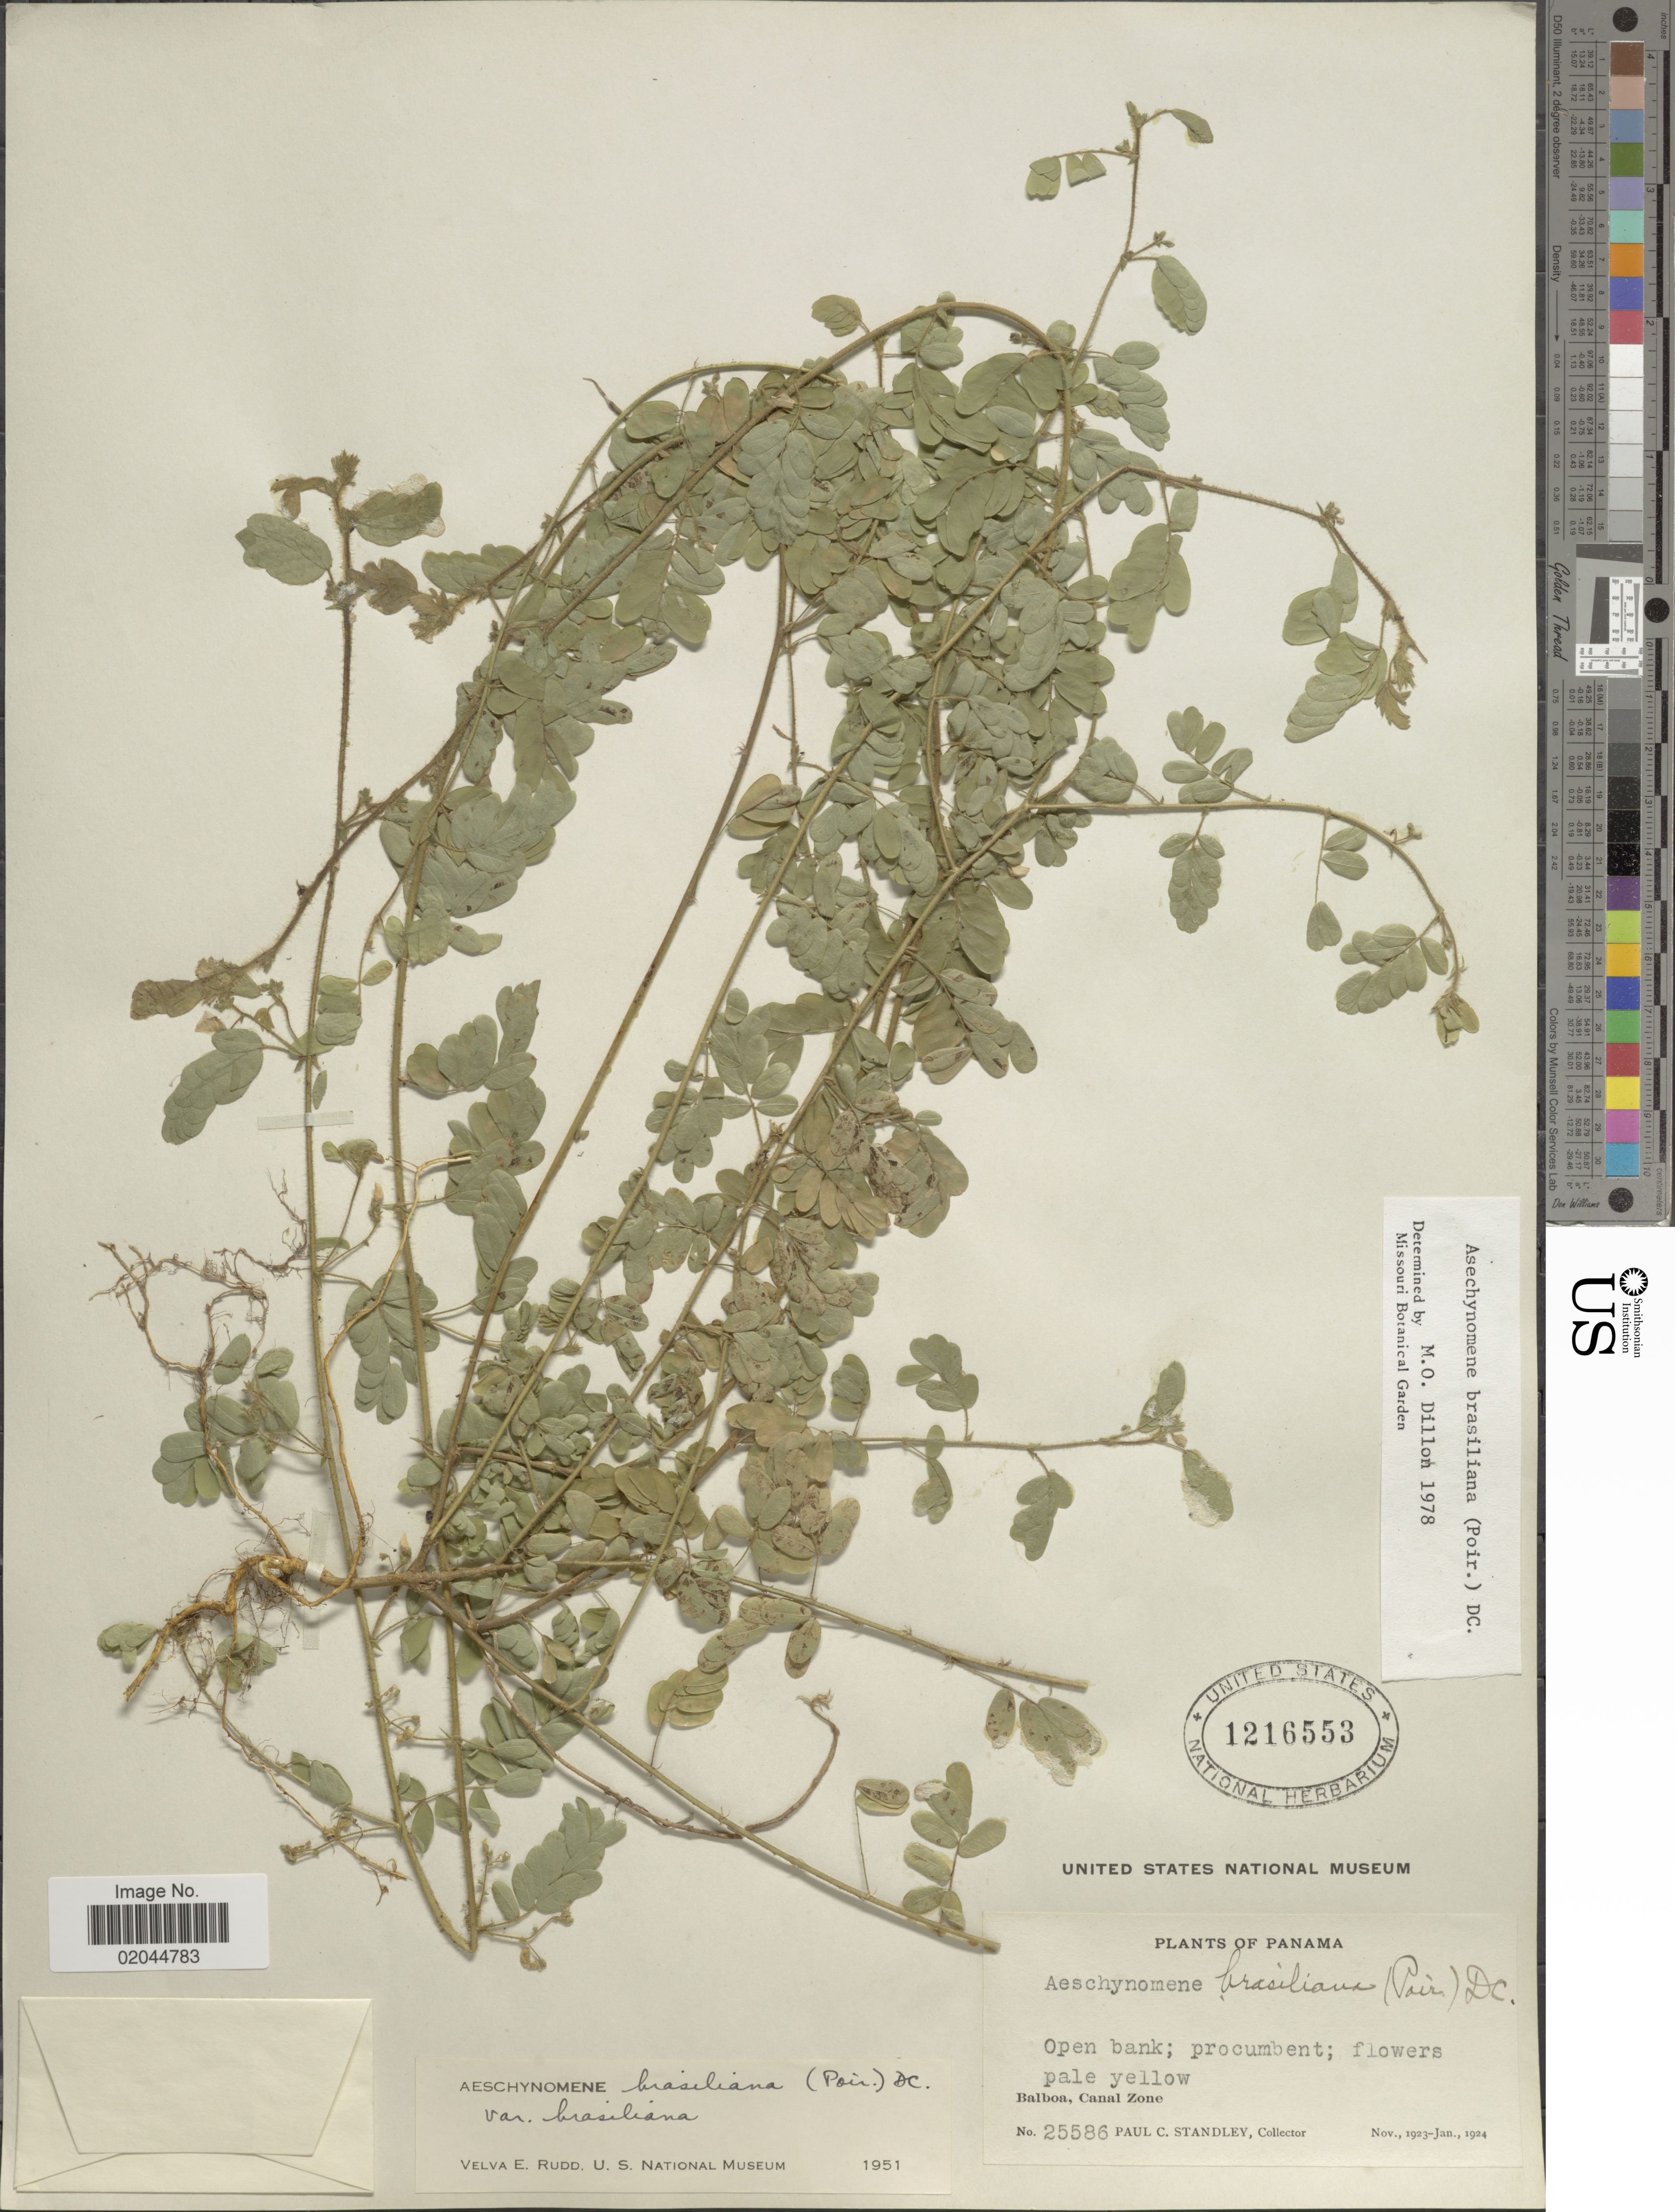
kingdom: Plantae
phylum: Tracheophyta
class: Magnoliopsida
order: Fabales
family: Fabaceae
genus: Aeschynomene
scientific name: Aeschynomene brasiliana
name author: (Poir.) DC.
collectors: P. C. Standley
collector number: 25586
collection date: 1923-11/1924-01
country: Panama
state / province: Colón / Panamá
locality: Balboa, Canal Zone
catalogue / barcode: US 1216553